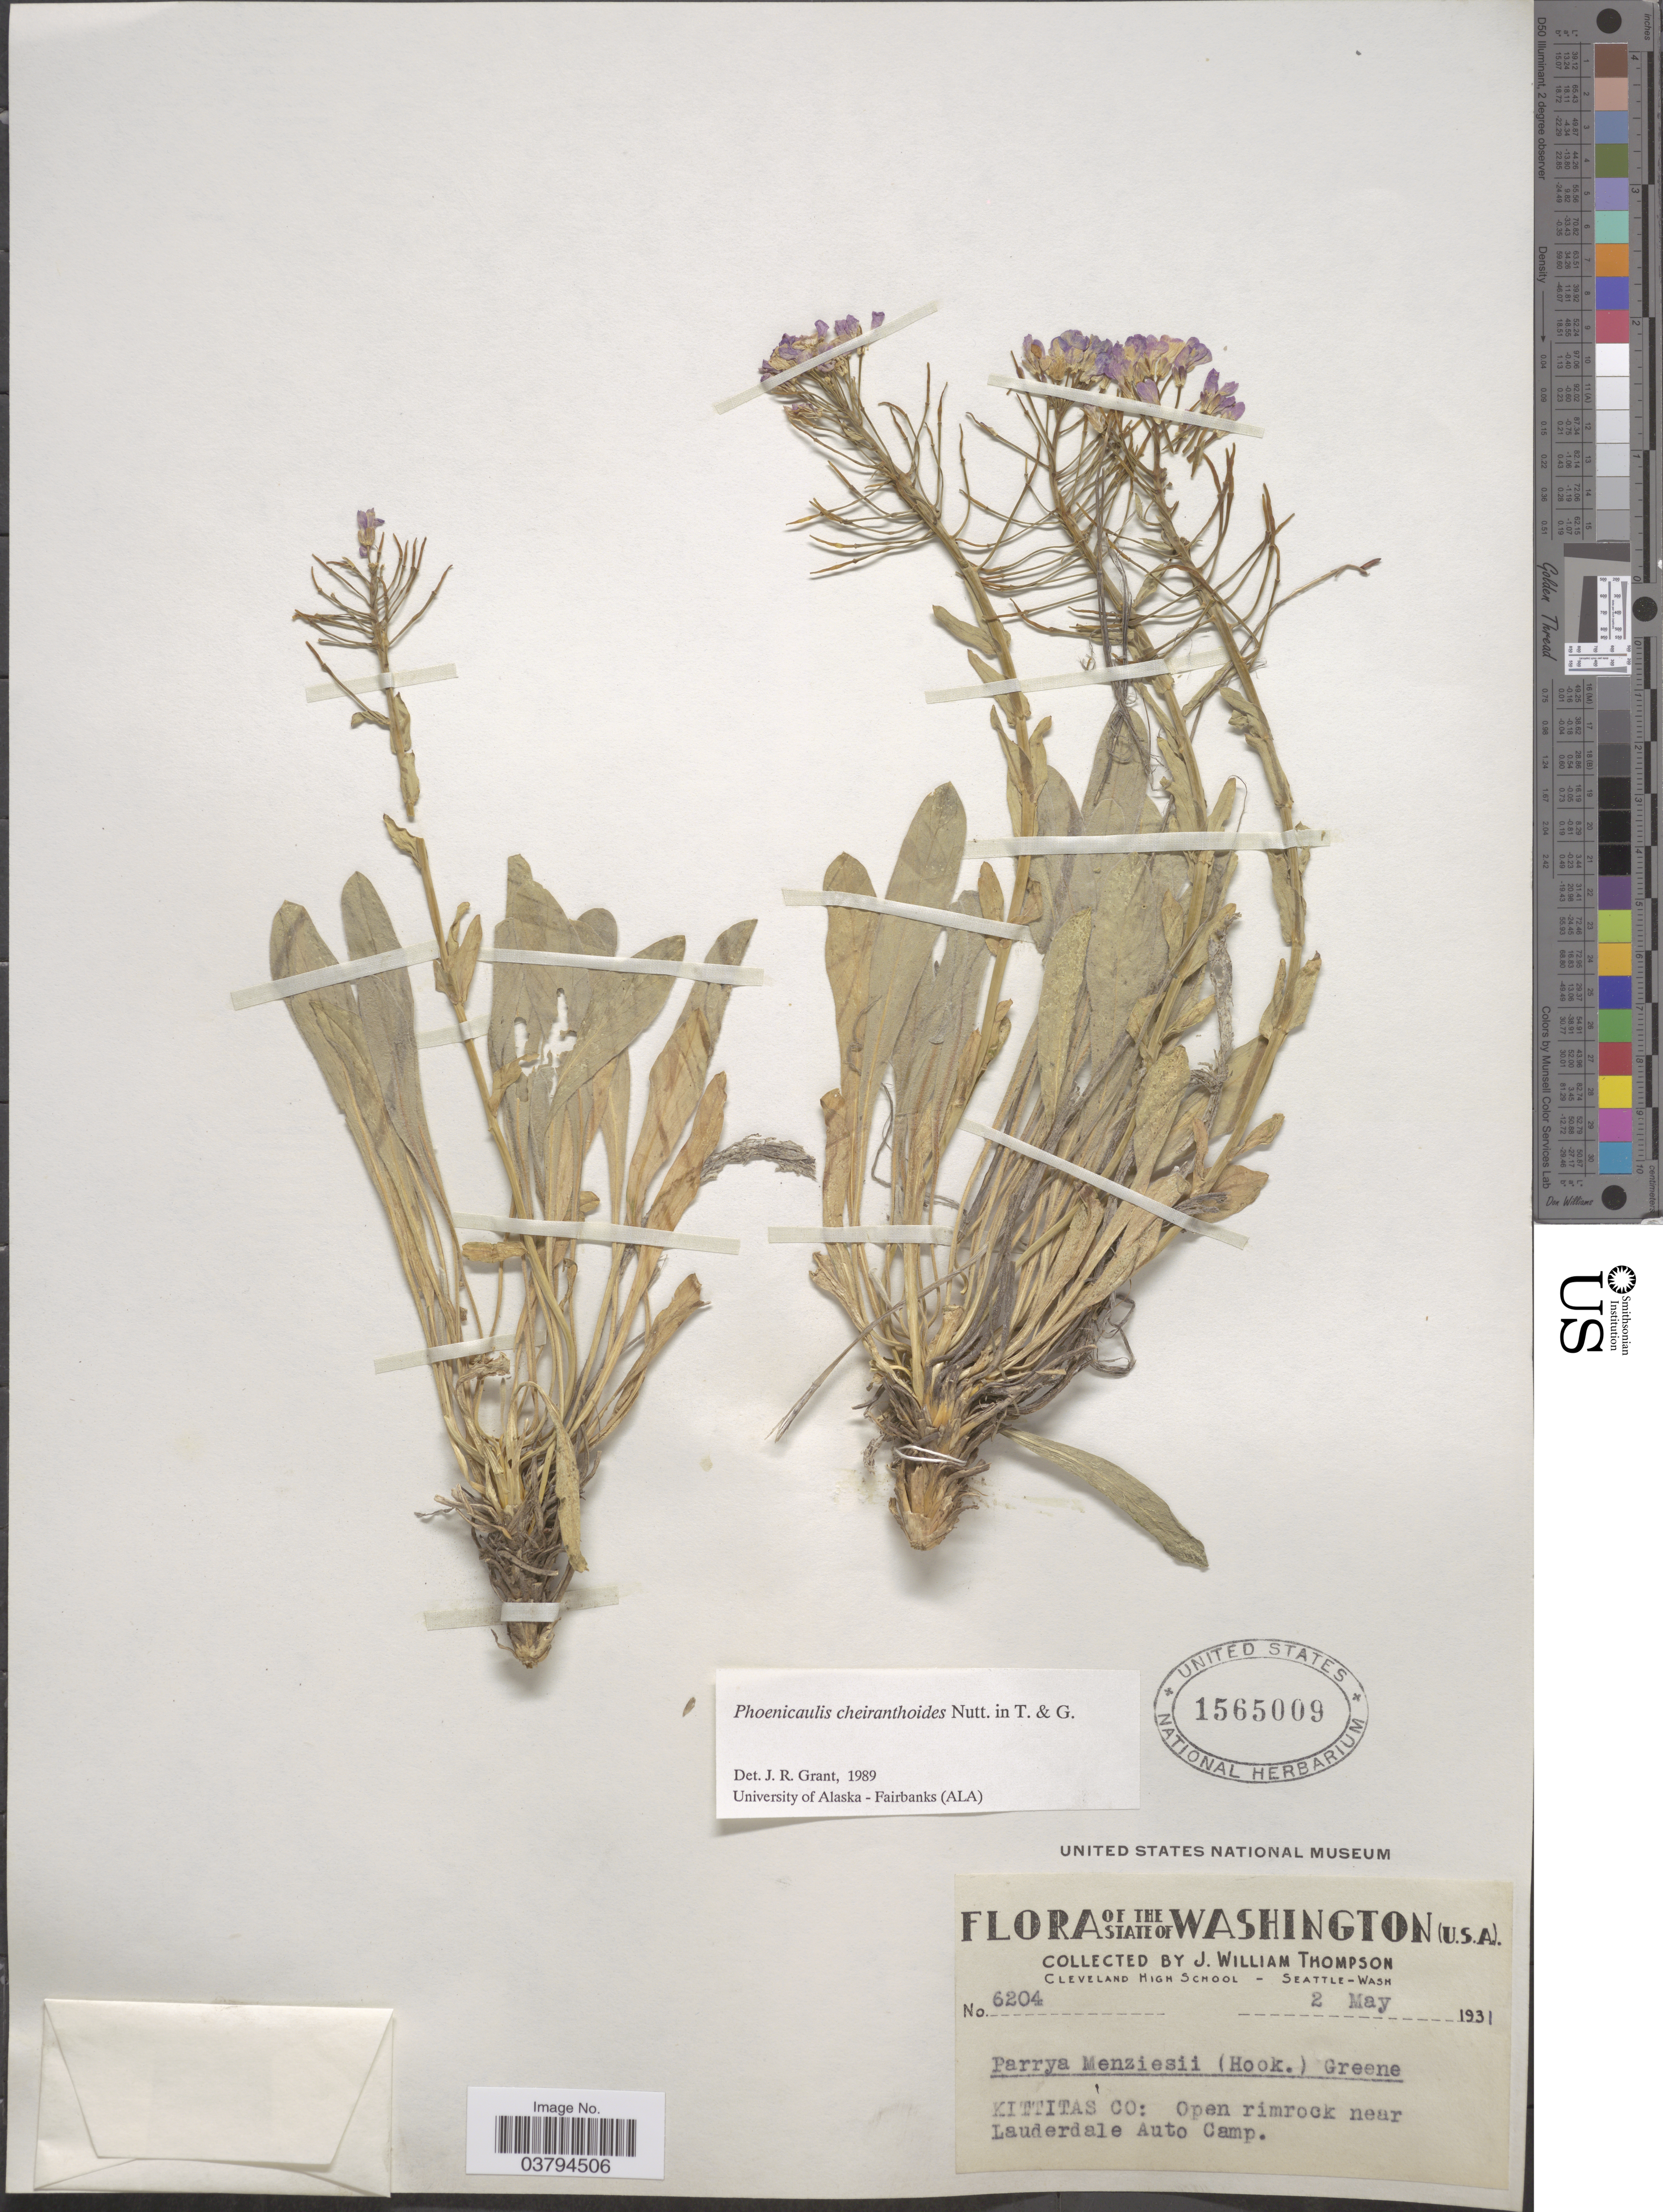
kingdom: Plantae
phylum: Tracheophyta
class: Magnoliopsida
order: Brassicales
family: Brassicaceae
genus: Phoenicaulis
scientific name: Phoenicaulis cheiranthoides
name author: Nutt.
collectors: J. W. Thompson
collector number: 6204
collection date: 1931-05-02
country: United States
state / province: Washington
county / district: Kittitas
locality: Kittitas Co: Open rimrock near Lauderdale Auto Camp.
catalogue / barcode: US 1565009